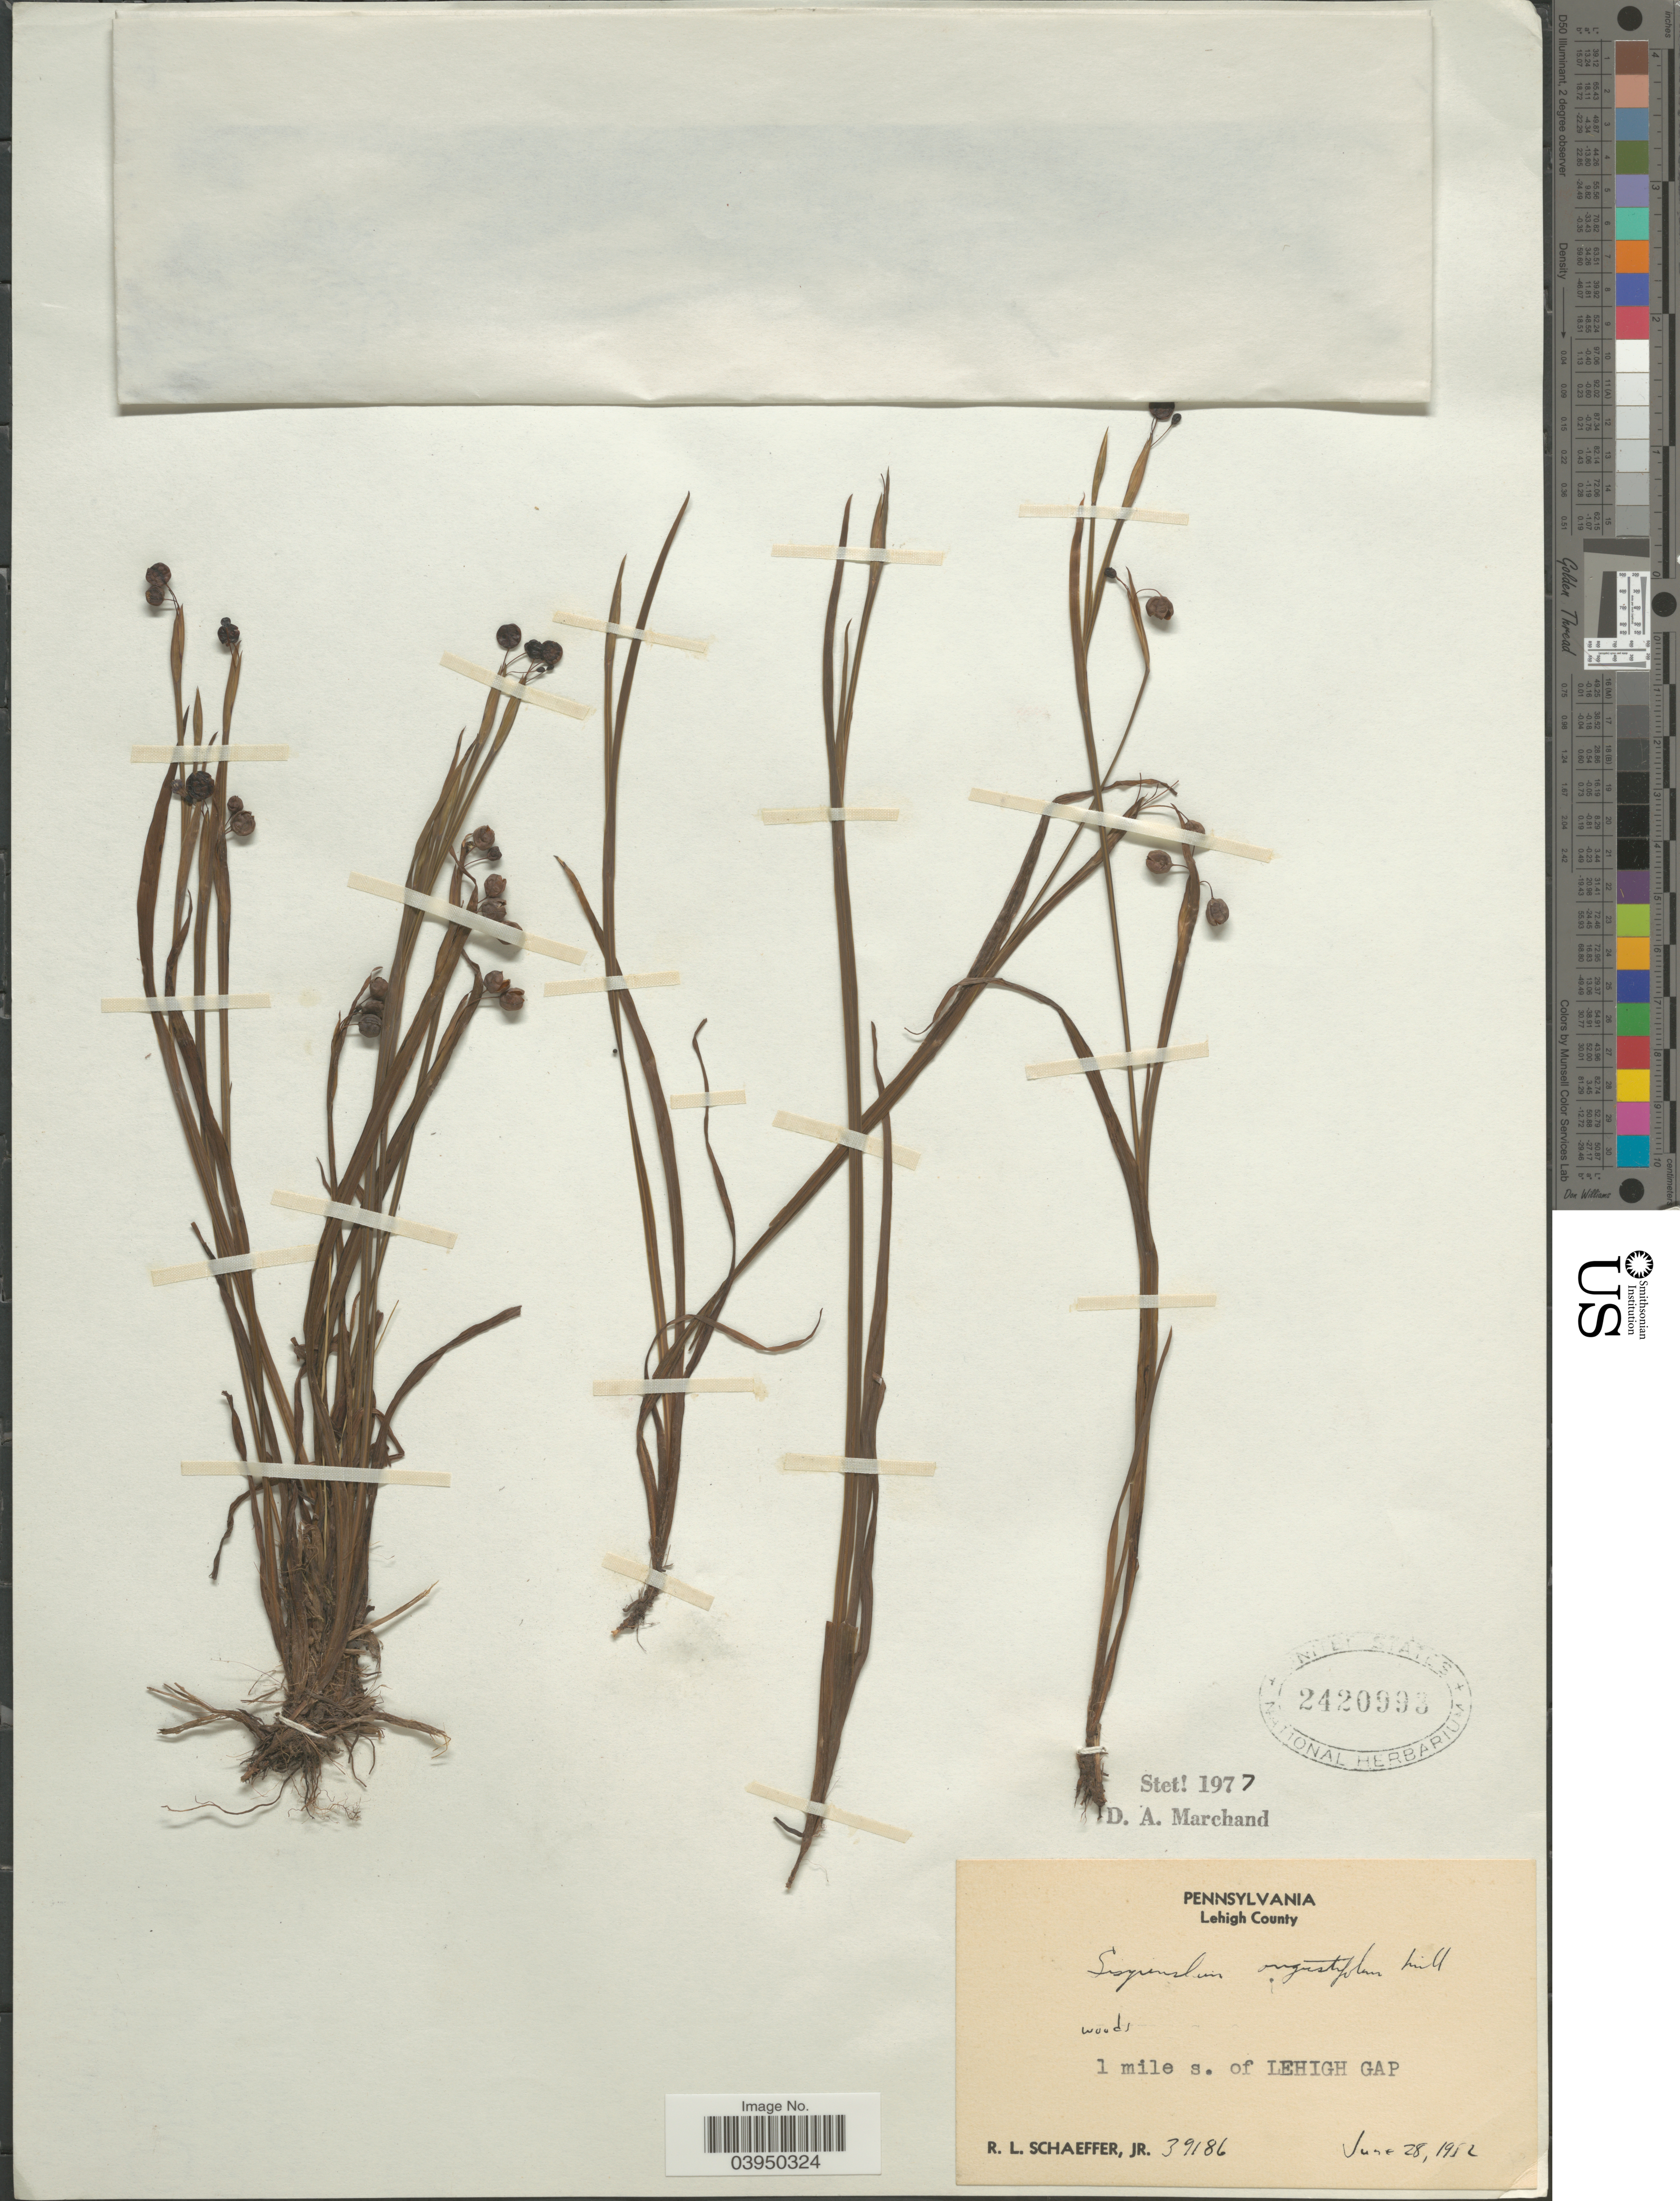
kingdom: Plantae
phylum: Tracheophyta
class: Liliopsida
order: Asparagales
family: Iridaceae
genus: Sisyrinchium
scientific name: Sisyrinchium angustifolium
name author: Mill.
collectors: R. L. Schaeffer Jr.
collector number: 39186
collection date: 1952-06-28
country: United States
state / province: Pennsylvania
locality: Lehigh County. 1 mile s. of Lehigh Gap.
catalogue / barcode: US 2420993